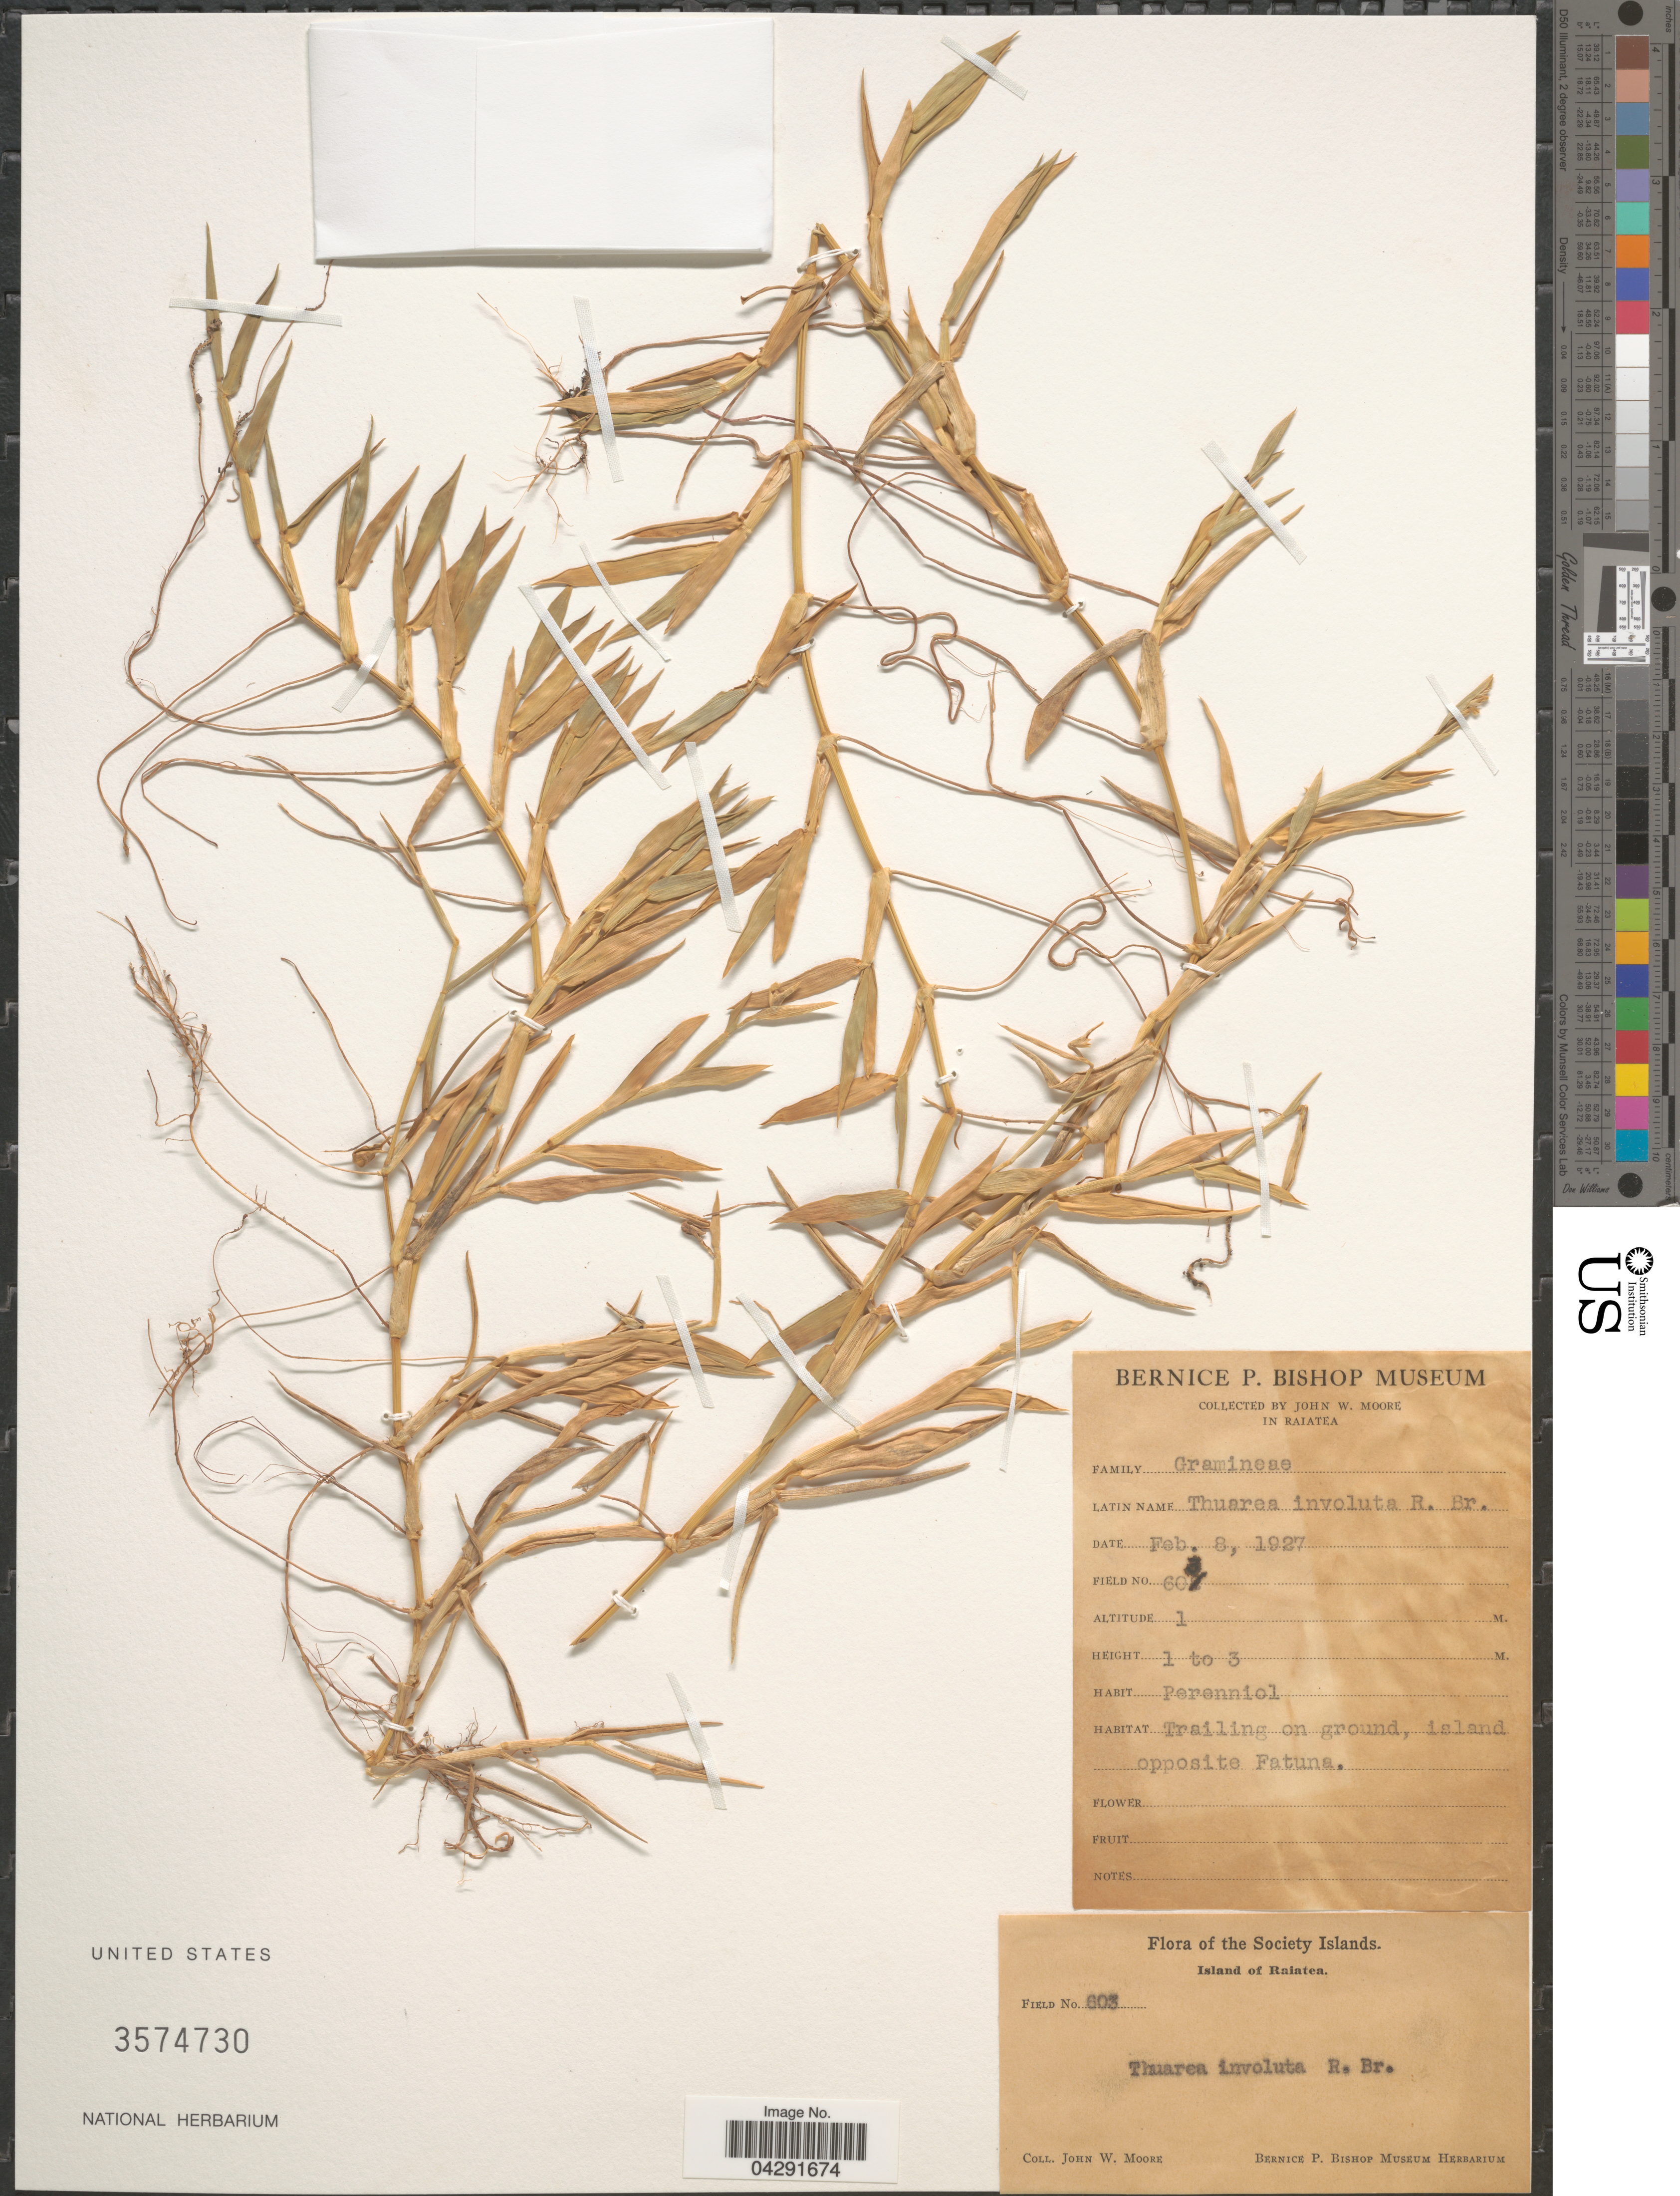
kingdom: Plantae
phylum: Tracheophyta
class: Liliopsida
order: Poales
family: Poaceae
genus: Thuarea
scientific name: Thuarea involuta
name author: (G. Forst.) R. Br. ex Sm.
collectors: J. Moore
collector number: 603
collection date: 1927-02-08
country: French Polynesia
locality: In Raiatea. Trailing on ground, island opposite Fatuna. Society Islands. Island of Raiatea.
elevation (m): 1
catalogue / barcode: US 3574730